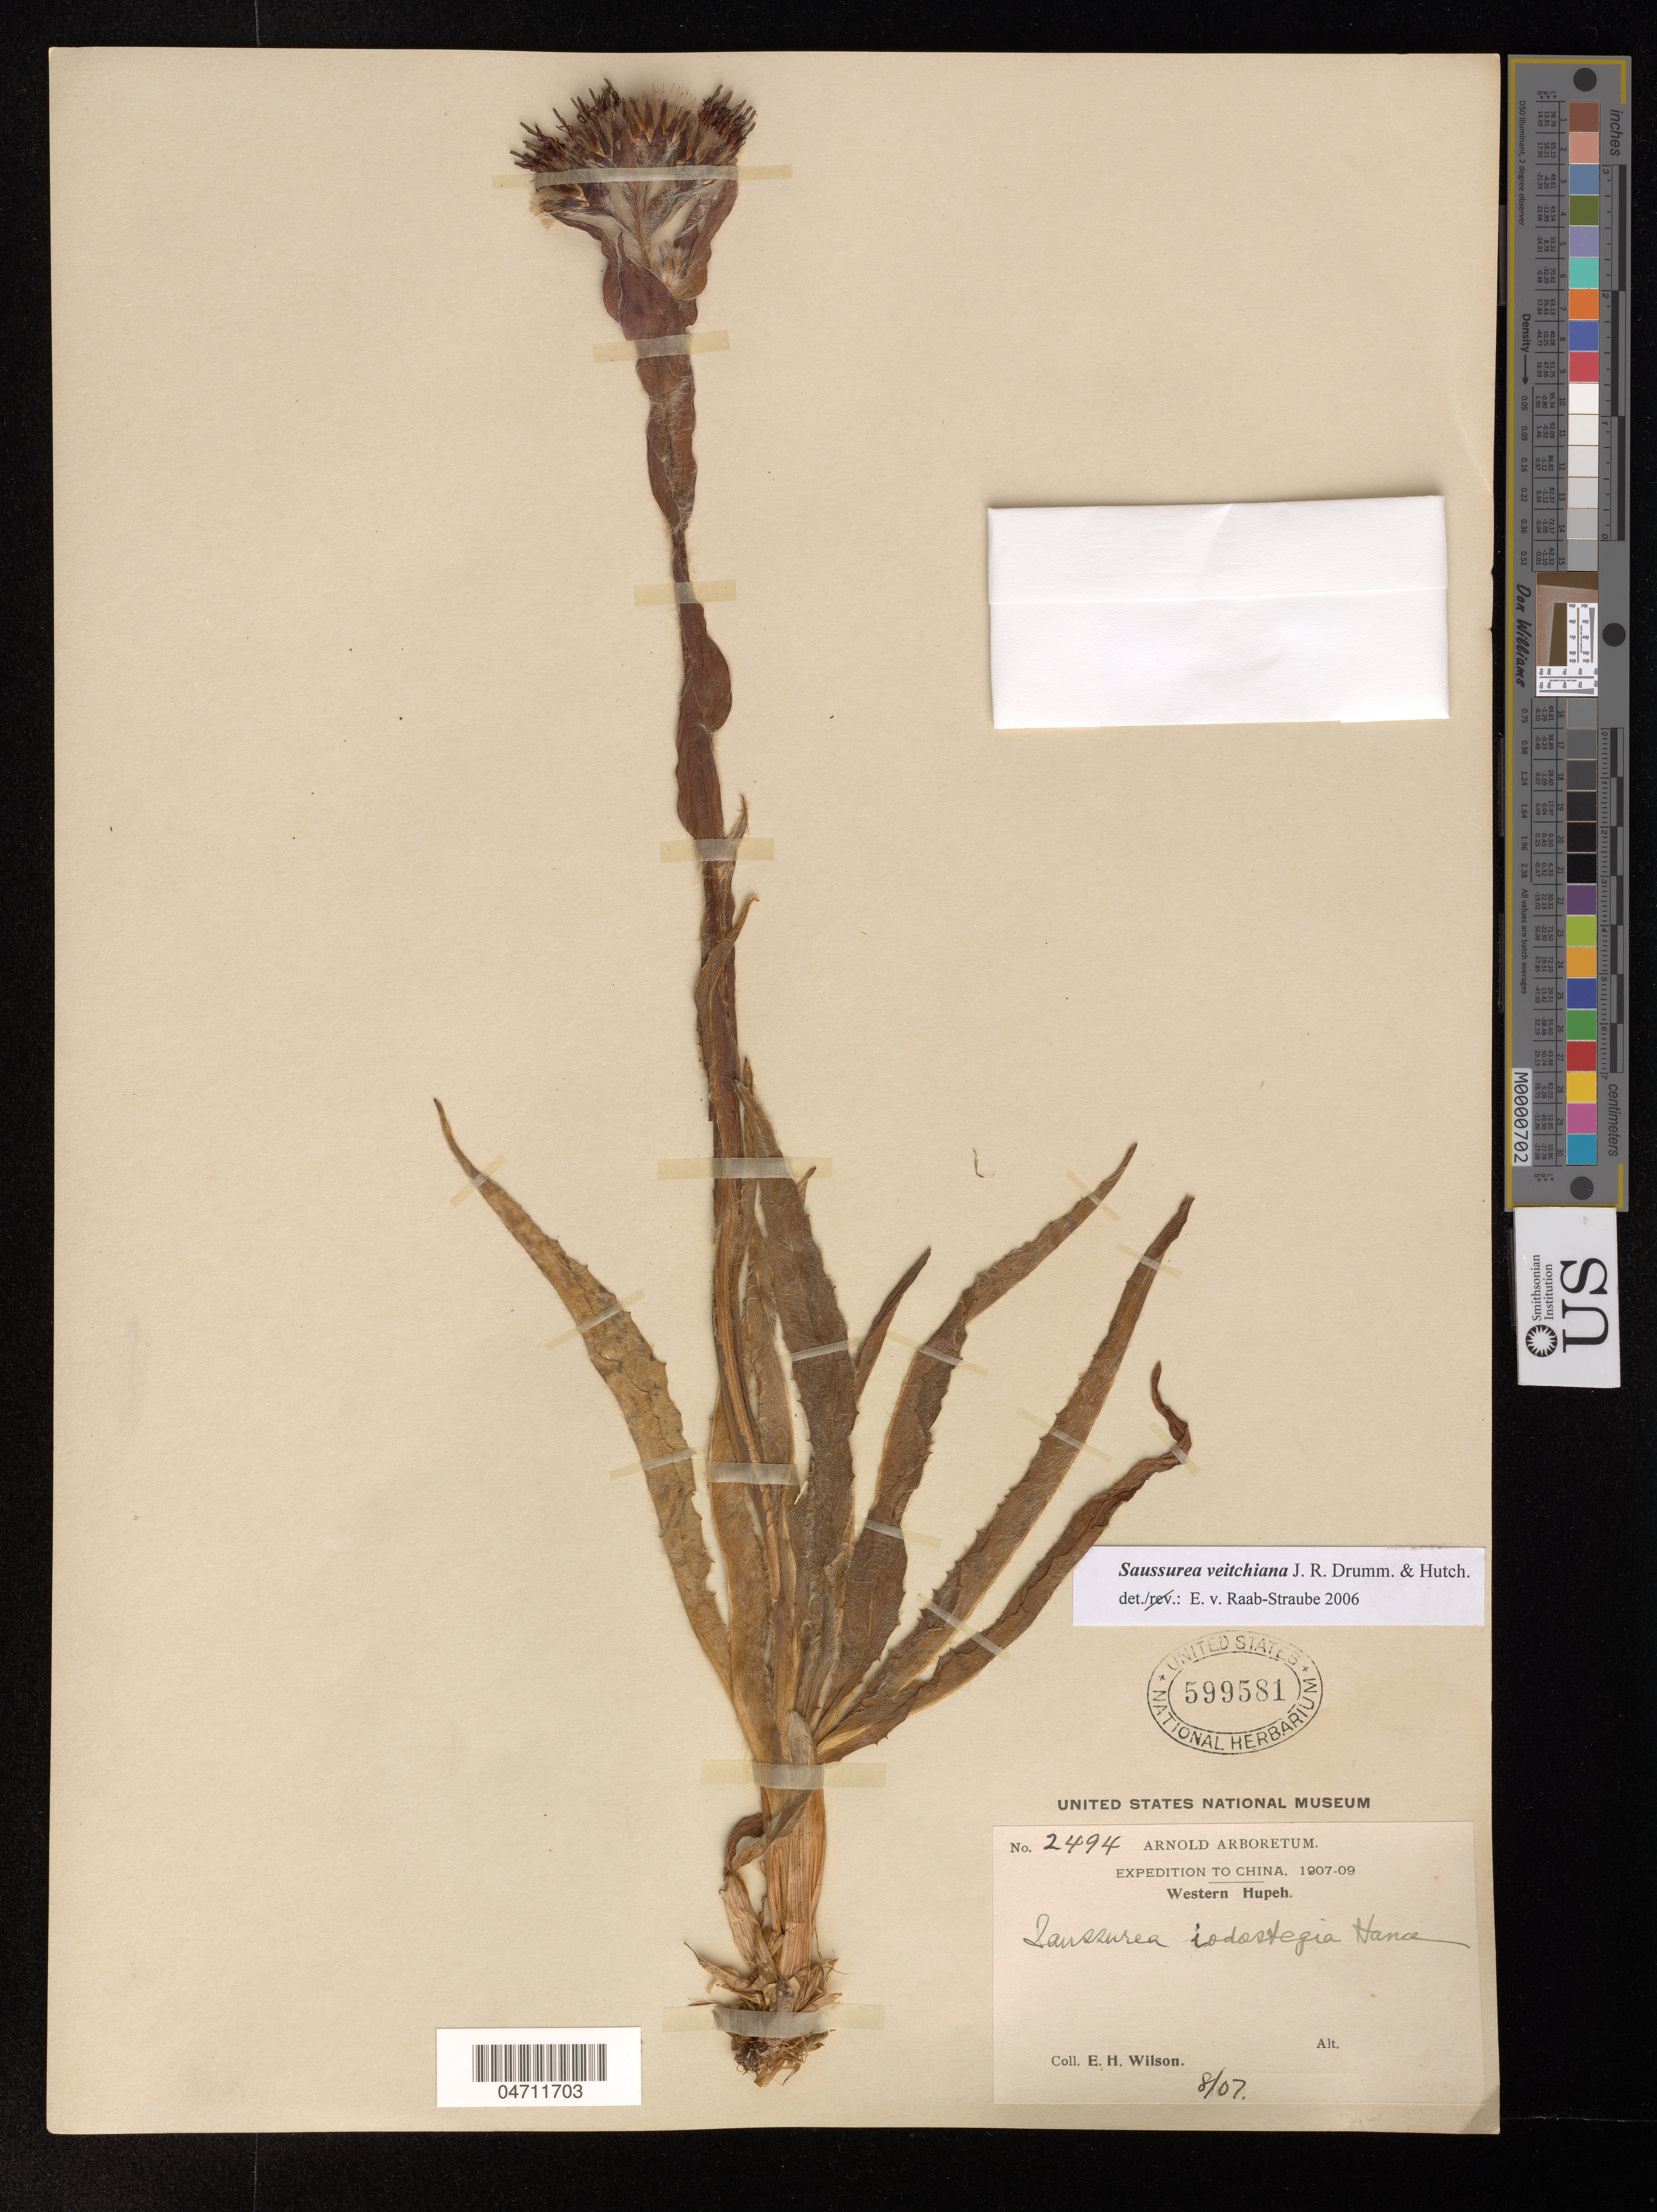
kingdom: Plantae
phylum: Tracheophyta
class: Magnoliopsida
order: Asterales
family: Asteraceae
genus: Saussurea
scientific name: Saussurea veitchiana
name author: J.R. Drumm. & Hutch.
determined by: Raab-Straube, Eckhard von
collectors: E. H. Wilson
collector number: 2494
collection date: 1907-08-07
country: China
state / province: Hubei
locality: Western Hupeh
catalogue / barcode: US 599581